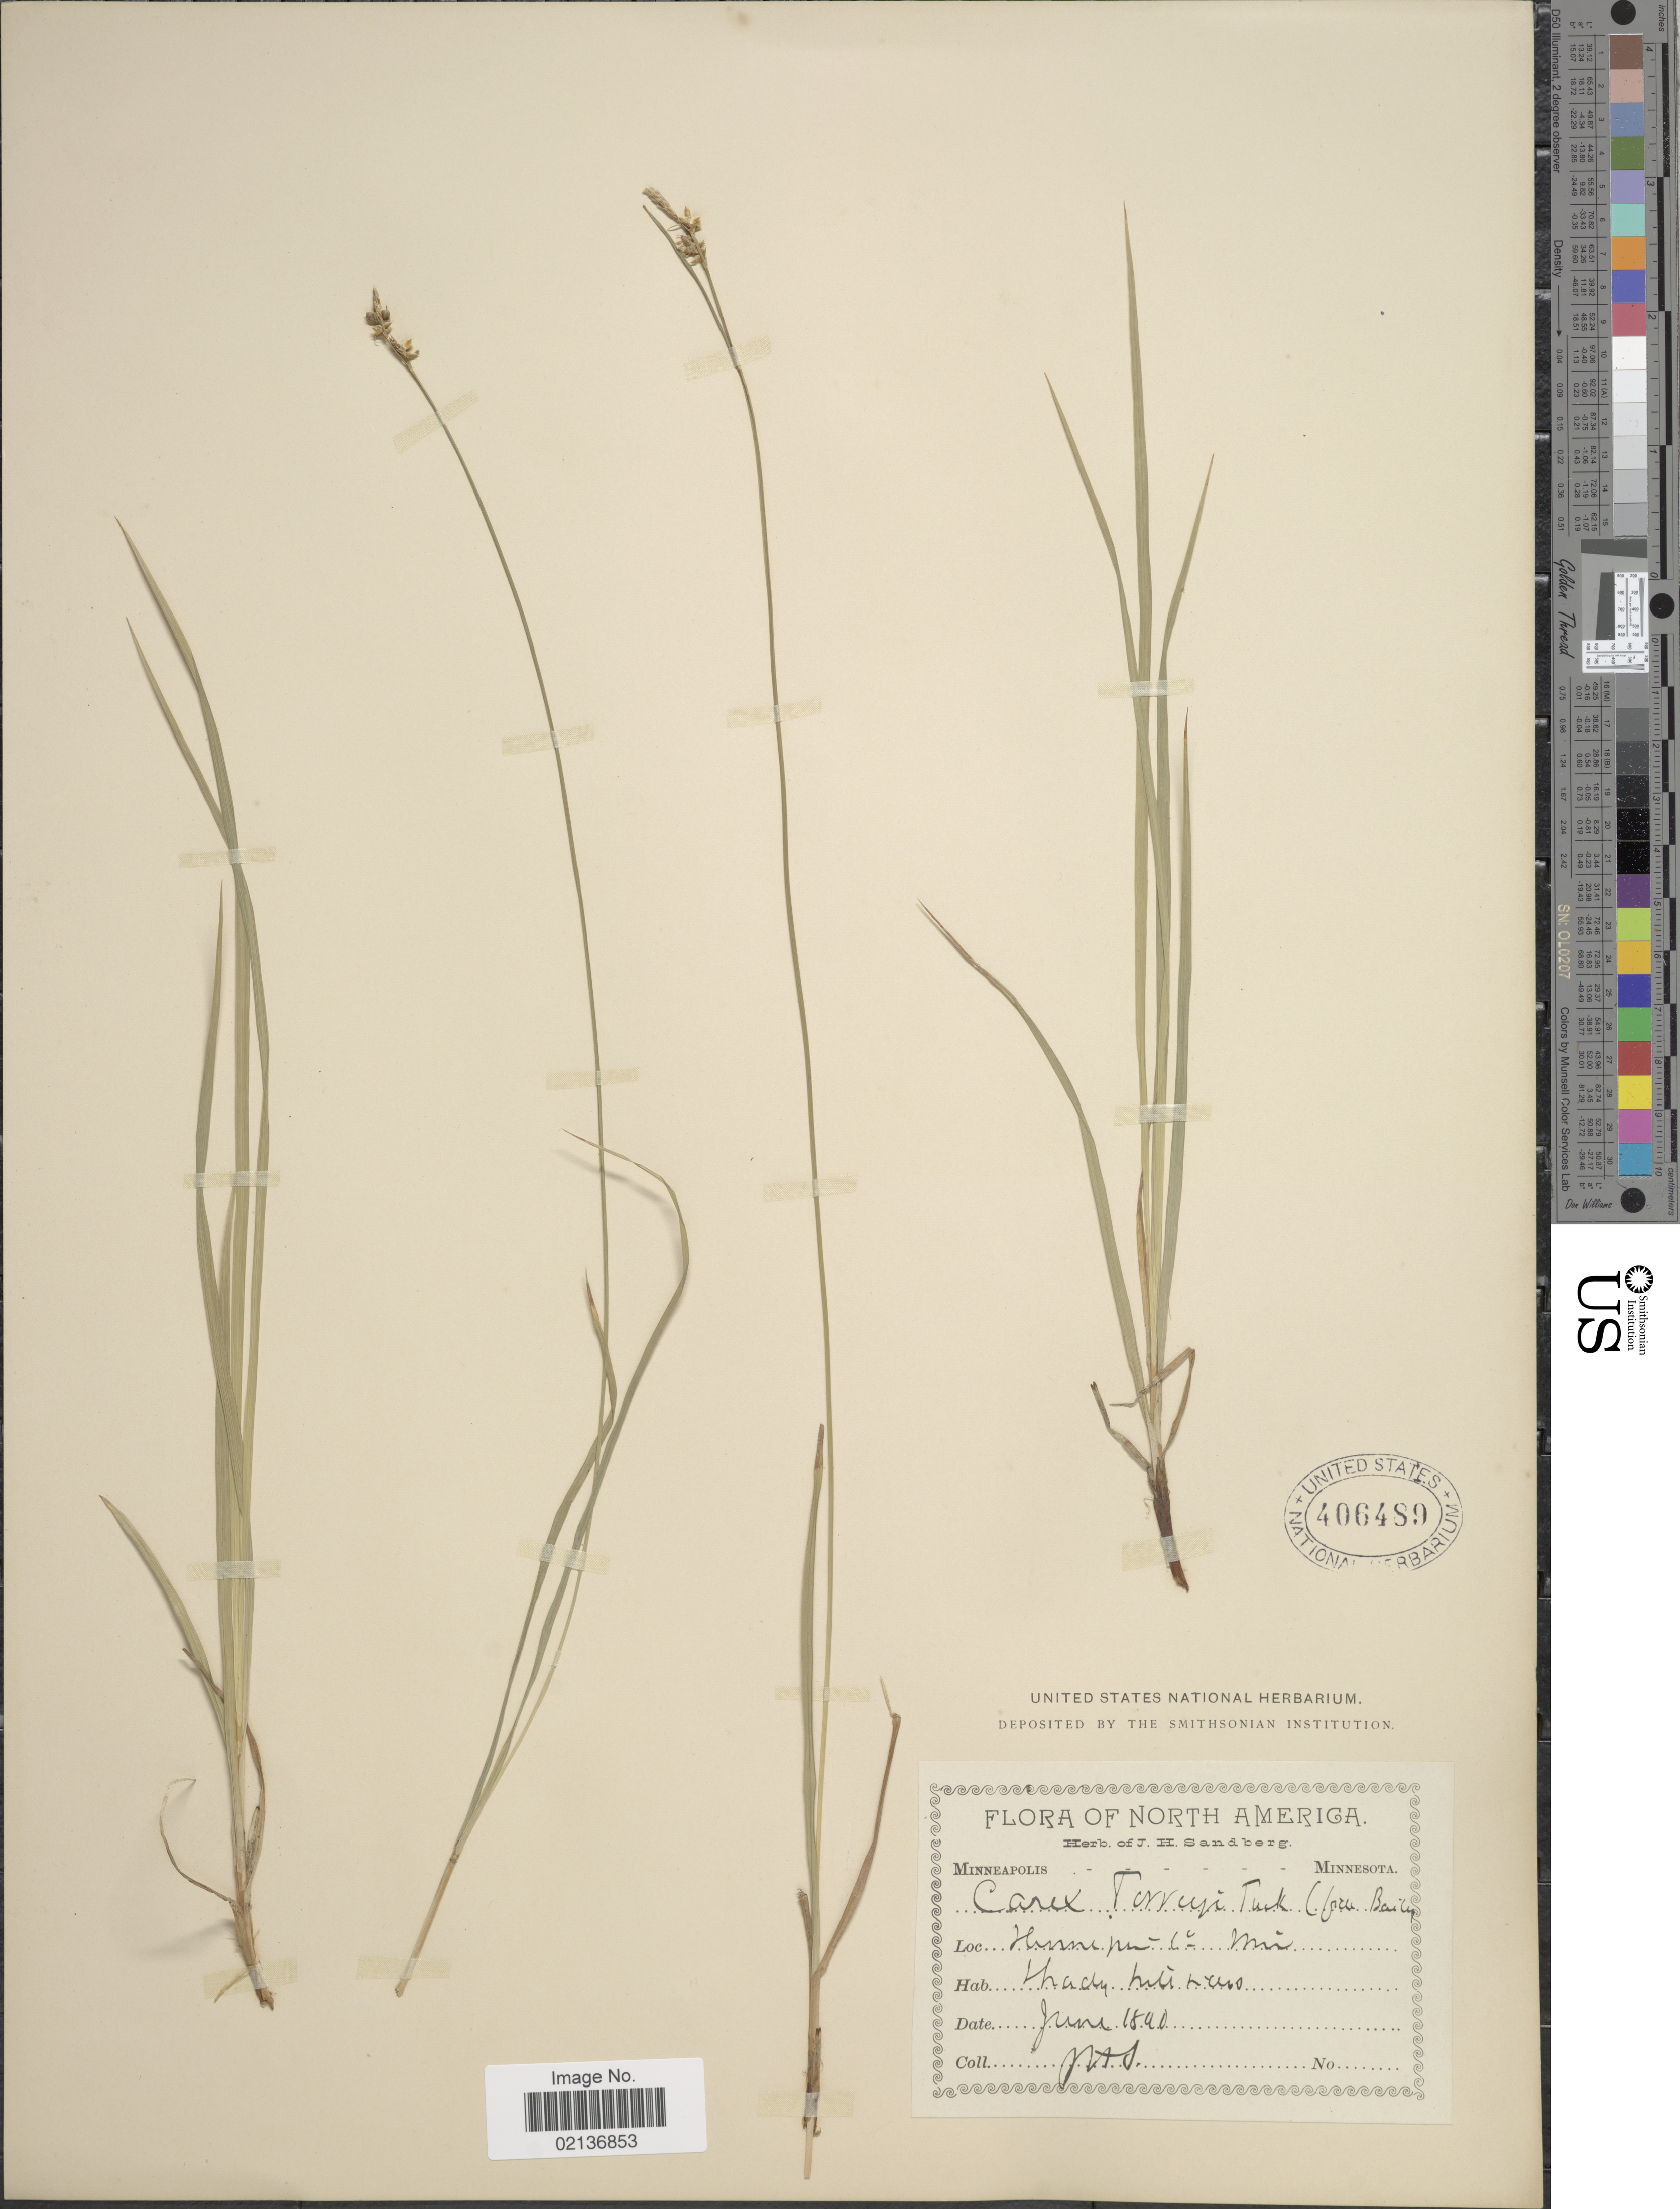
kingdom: Plantae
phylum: Tracheophyta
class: Liliopsida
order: Poales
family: Cyperaceae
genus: Carex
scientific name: Carex torreyi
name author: Tuck.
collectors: J. H. Sandberg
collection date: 1890-06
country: United States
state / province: Minnesota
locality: Hennepin Co., Minn.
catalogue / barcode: US 406489